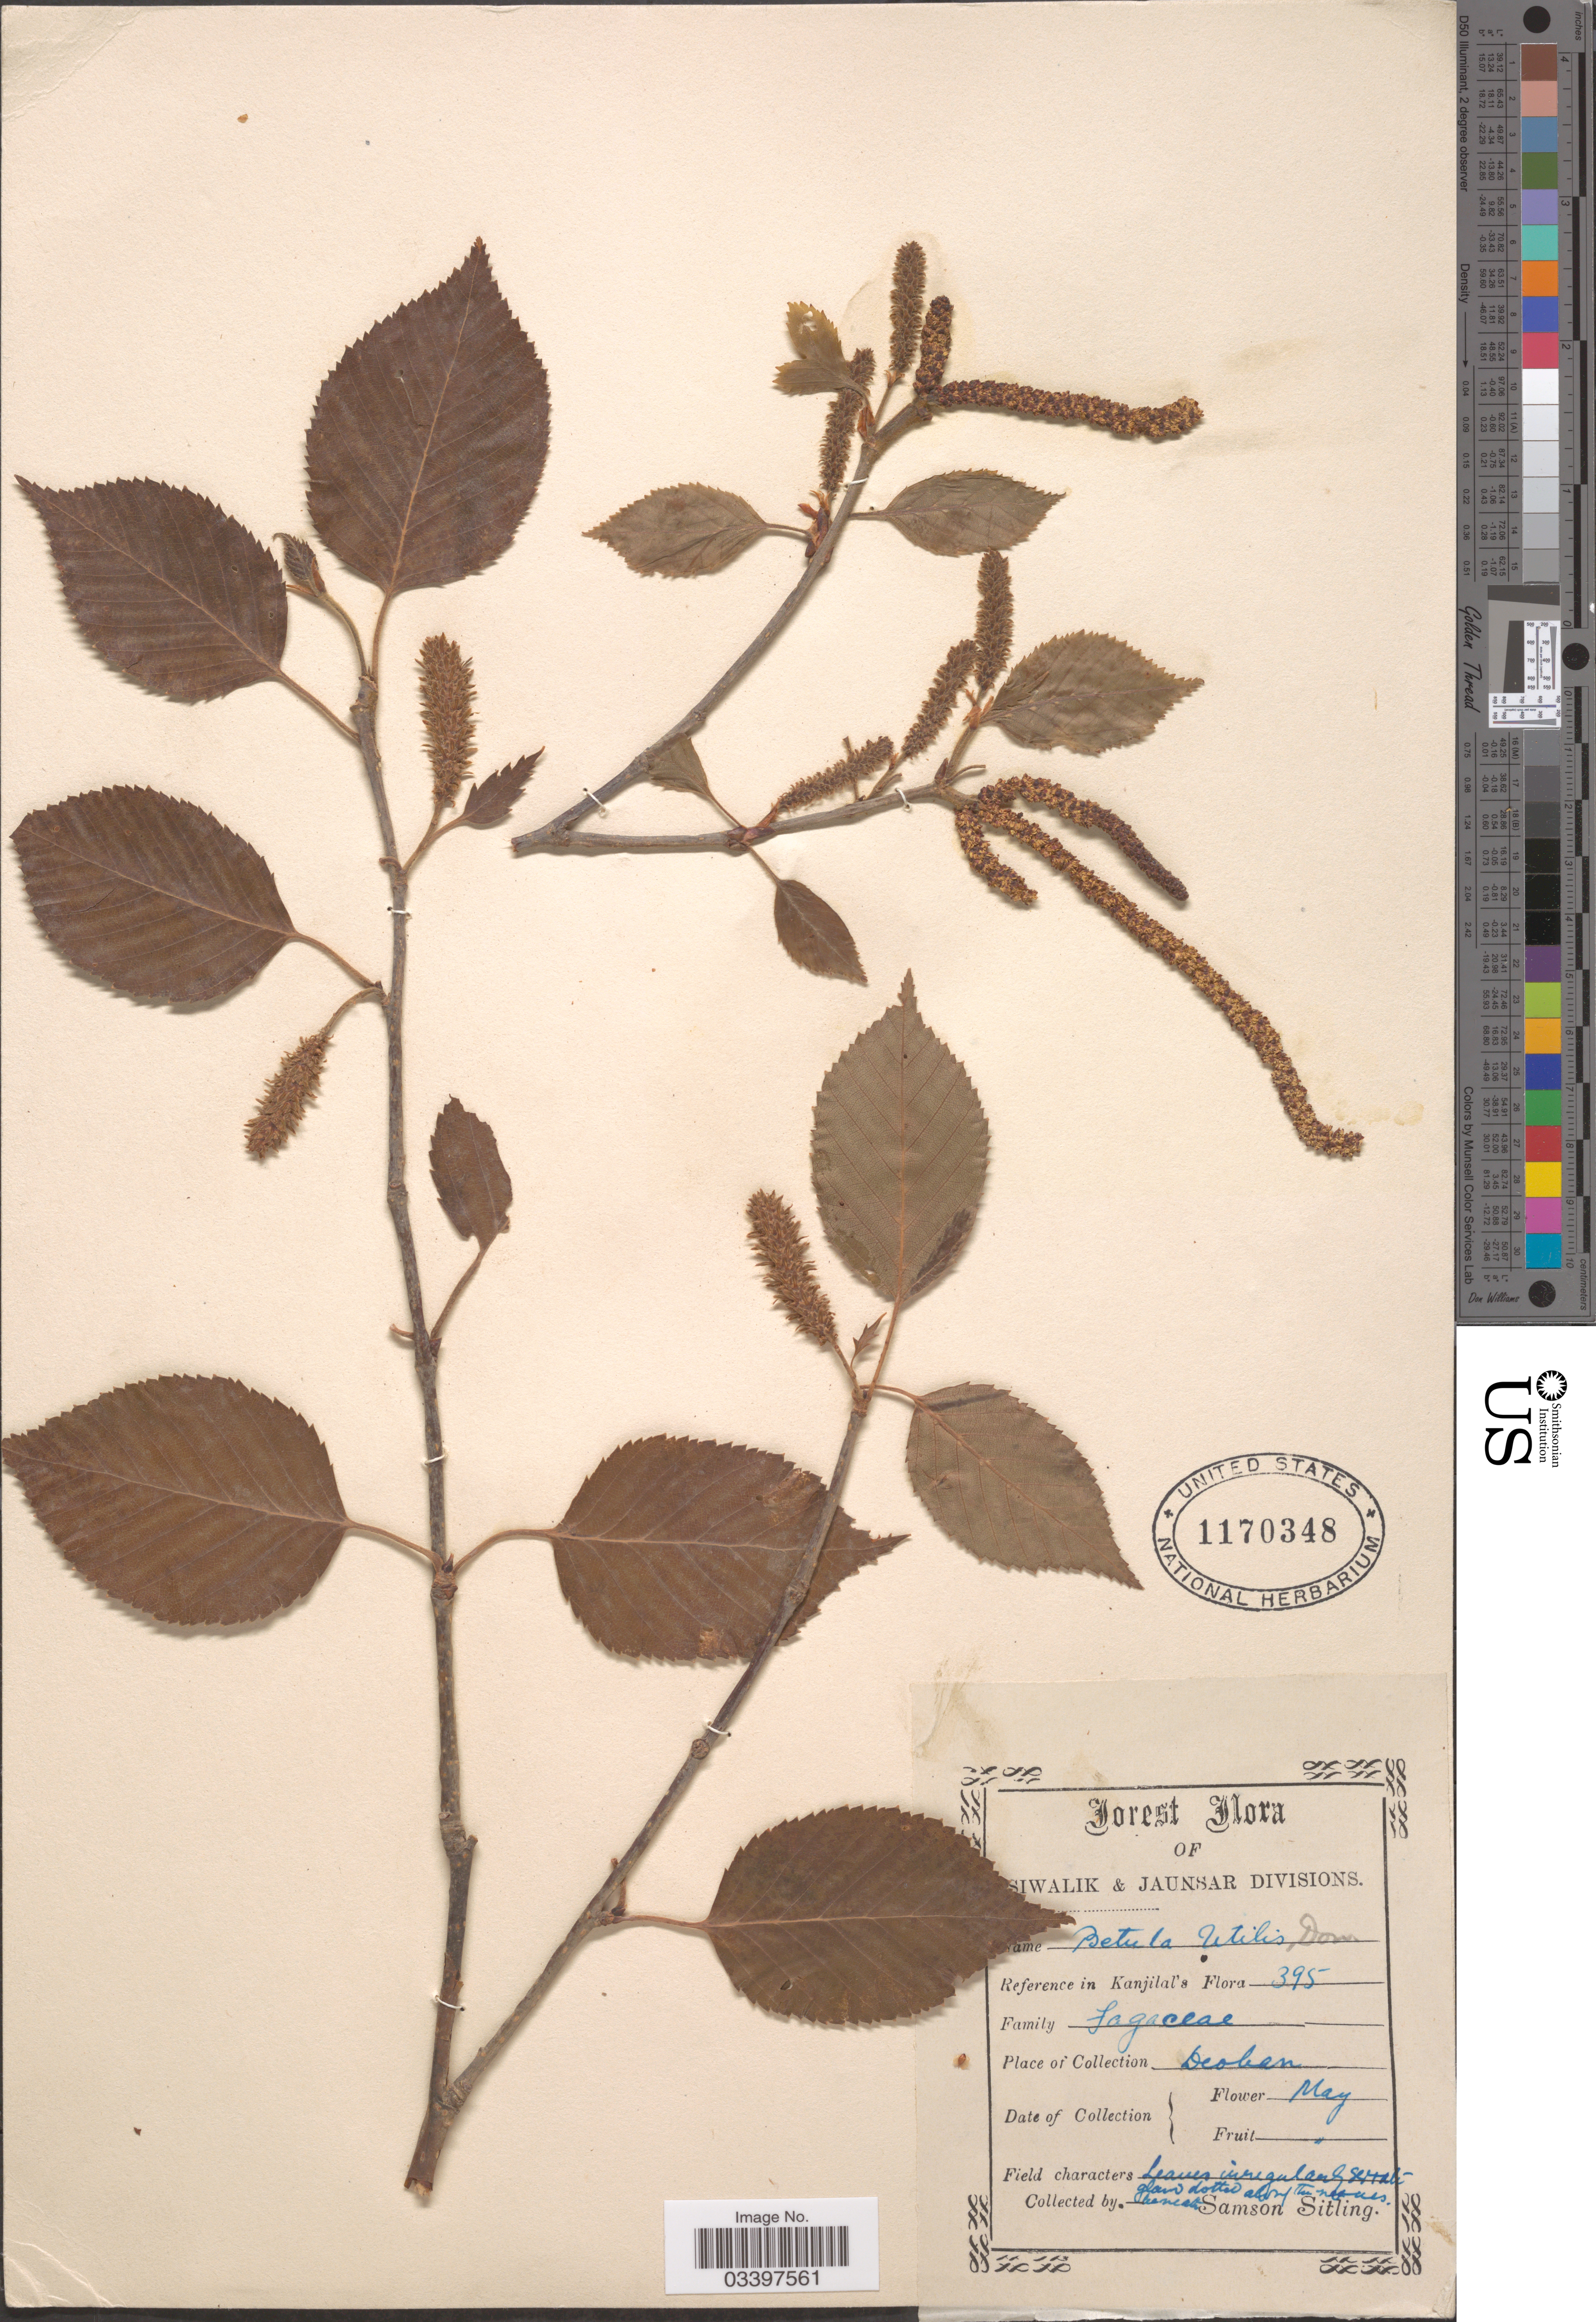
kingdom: Plantae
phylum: Tracheophyta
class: Magnoliopsida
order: Fagales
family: Betulaceae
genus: Betula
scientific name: Betula utilis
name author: D. Don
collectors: S. Sitling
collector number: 395?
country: India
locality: [illegible text]siwalik & Jaunsar Divisions. Deoban.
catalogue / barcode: US 1170348